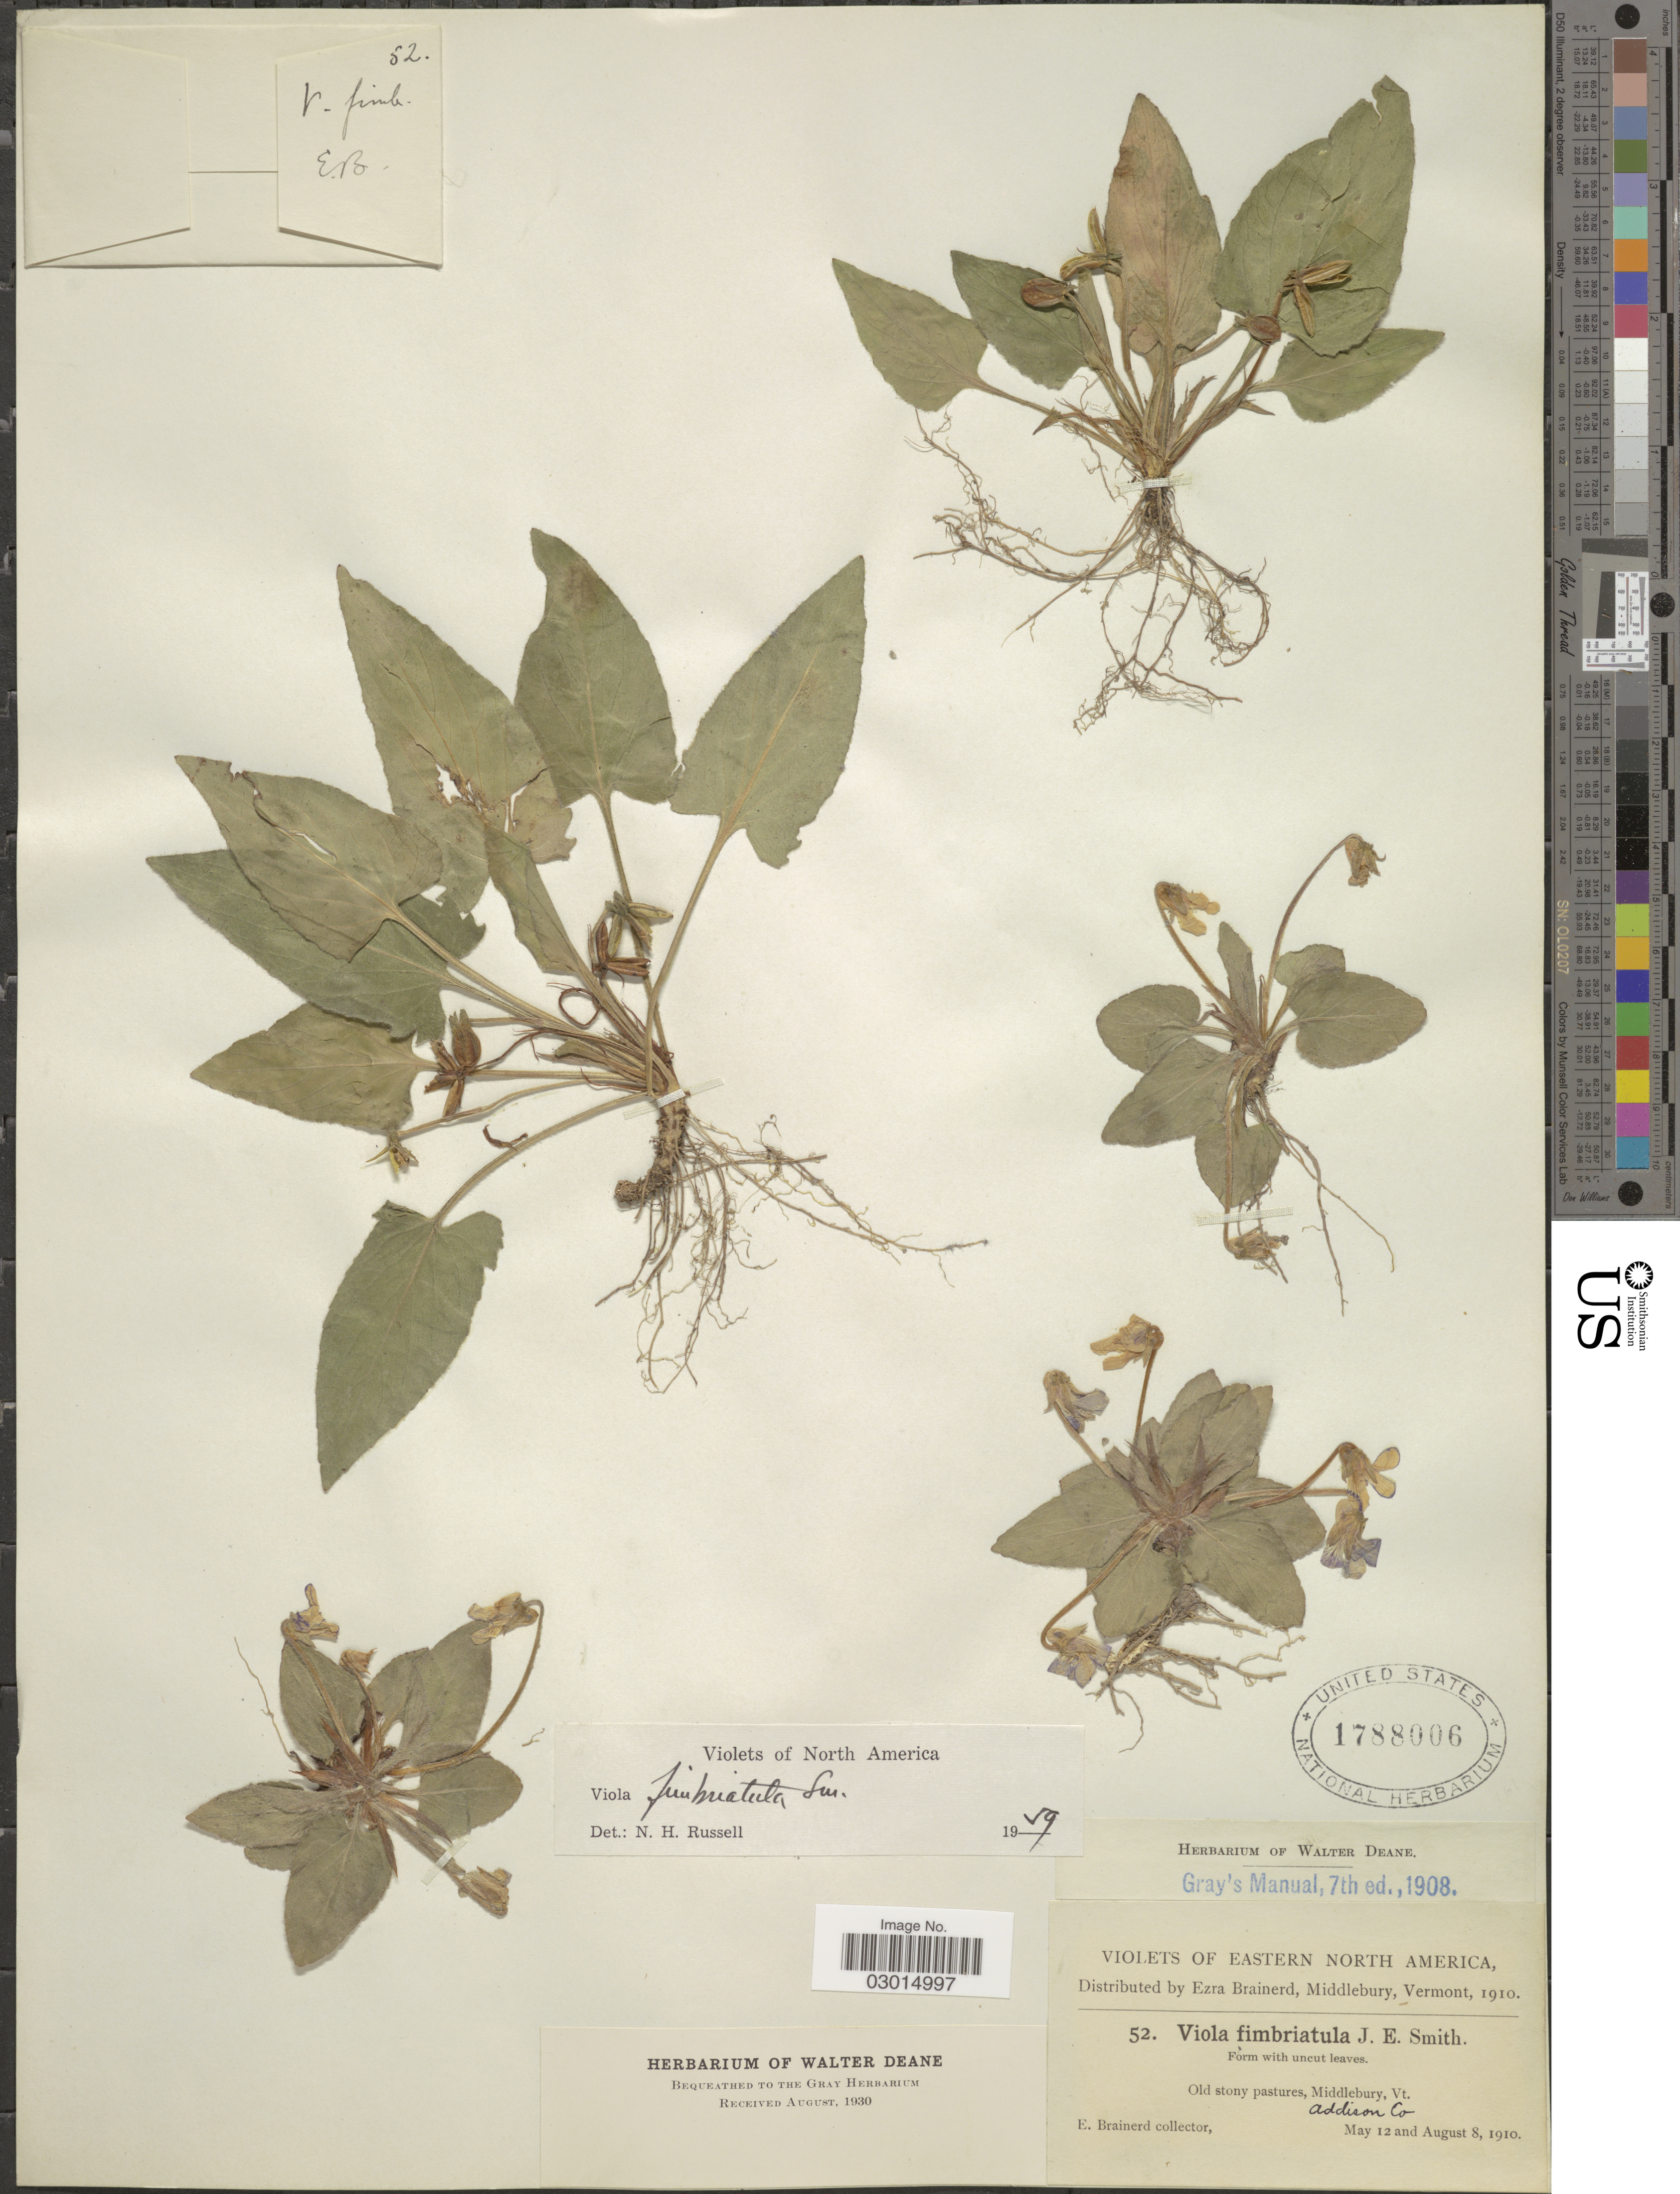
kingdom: Plantae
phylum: Tracheophyta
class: Magnoliopsida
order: Malpighiales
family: Violaceae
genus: Viola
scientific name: Viola fimbriatula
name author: Small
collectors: E. Brainerd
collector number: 52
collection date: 1910-05-12/1910-08-08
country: United States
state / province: Vermont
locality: Old stony pastures, Middlebury, Vt. Addison Co.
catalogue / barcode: US 1788006